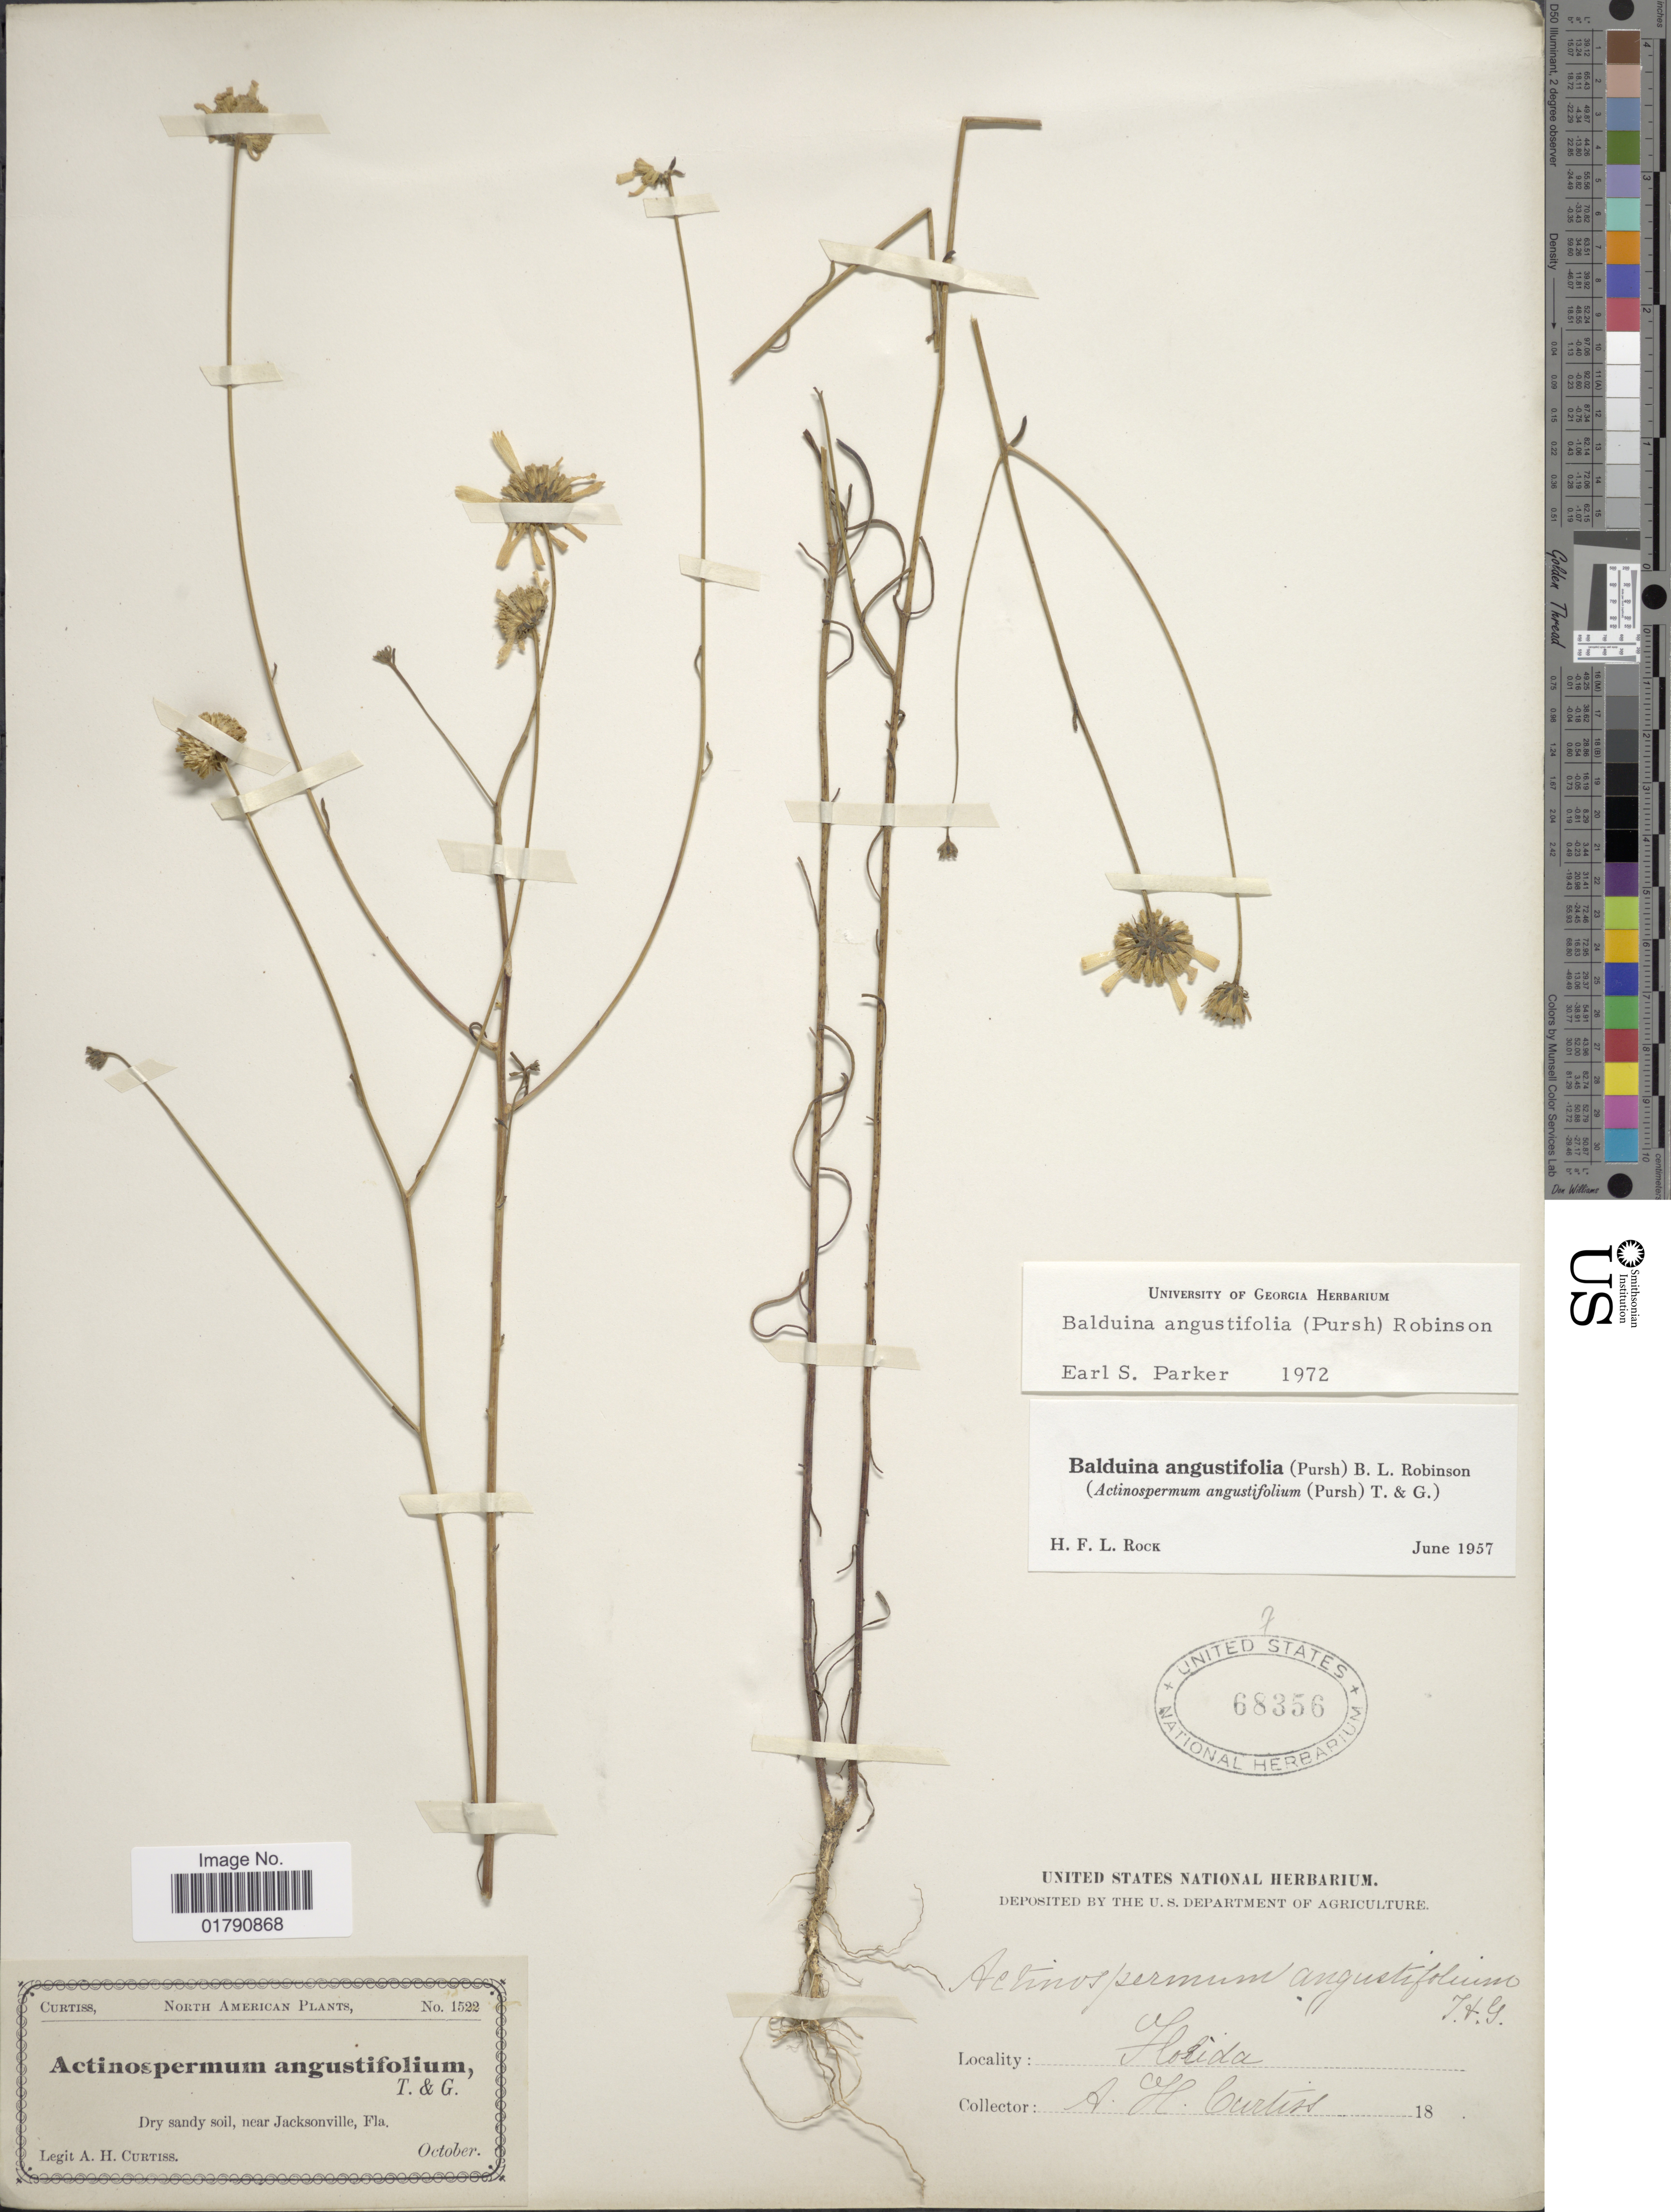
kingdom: Plantae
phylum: Tracheophyta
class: Magnoliopsida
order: Asterales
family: Asteraceae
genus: Balduina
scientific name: Balduina angustifolia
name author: (Pursh) B.L. Rob.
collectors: A. H. Curtiss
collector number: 1522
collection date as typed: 18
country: United States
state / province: Florida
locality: North America, neart Jacksonville, Fla.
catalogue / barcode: US 68356